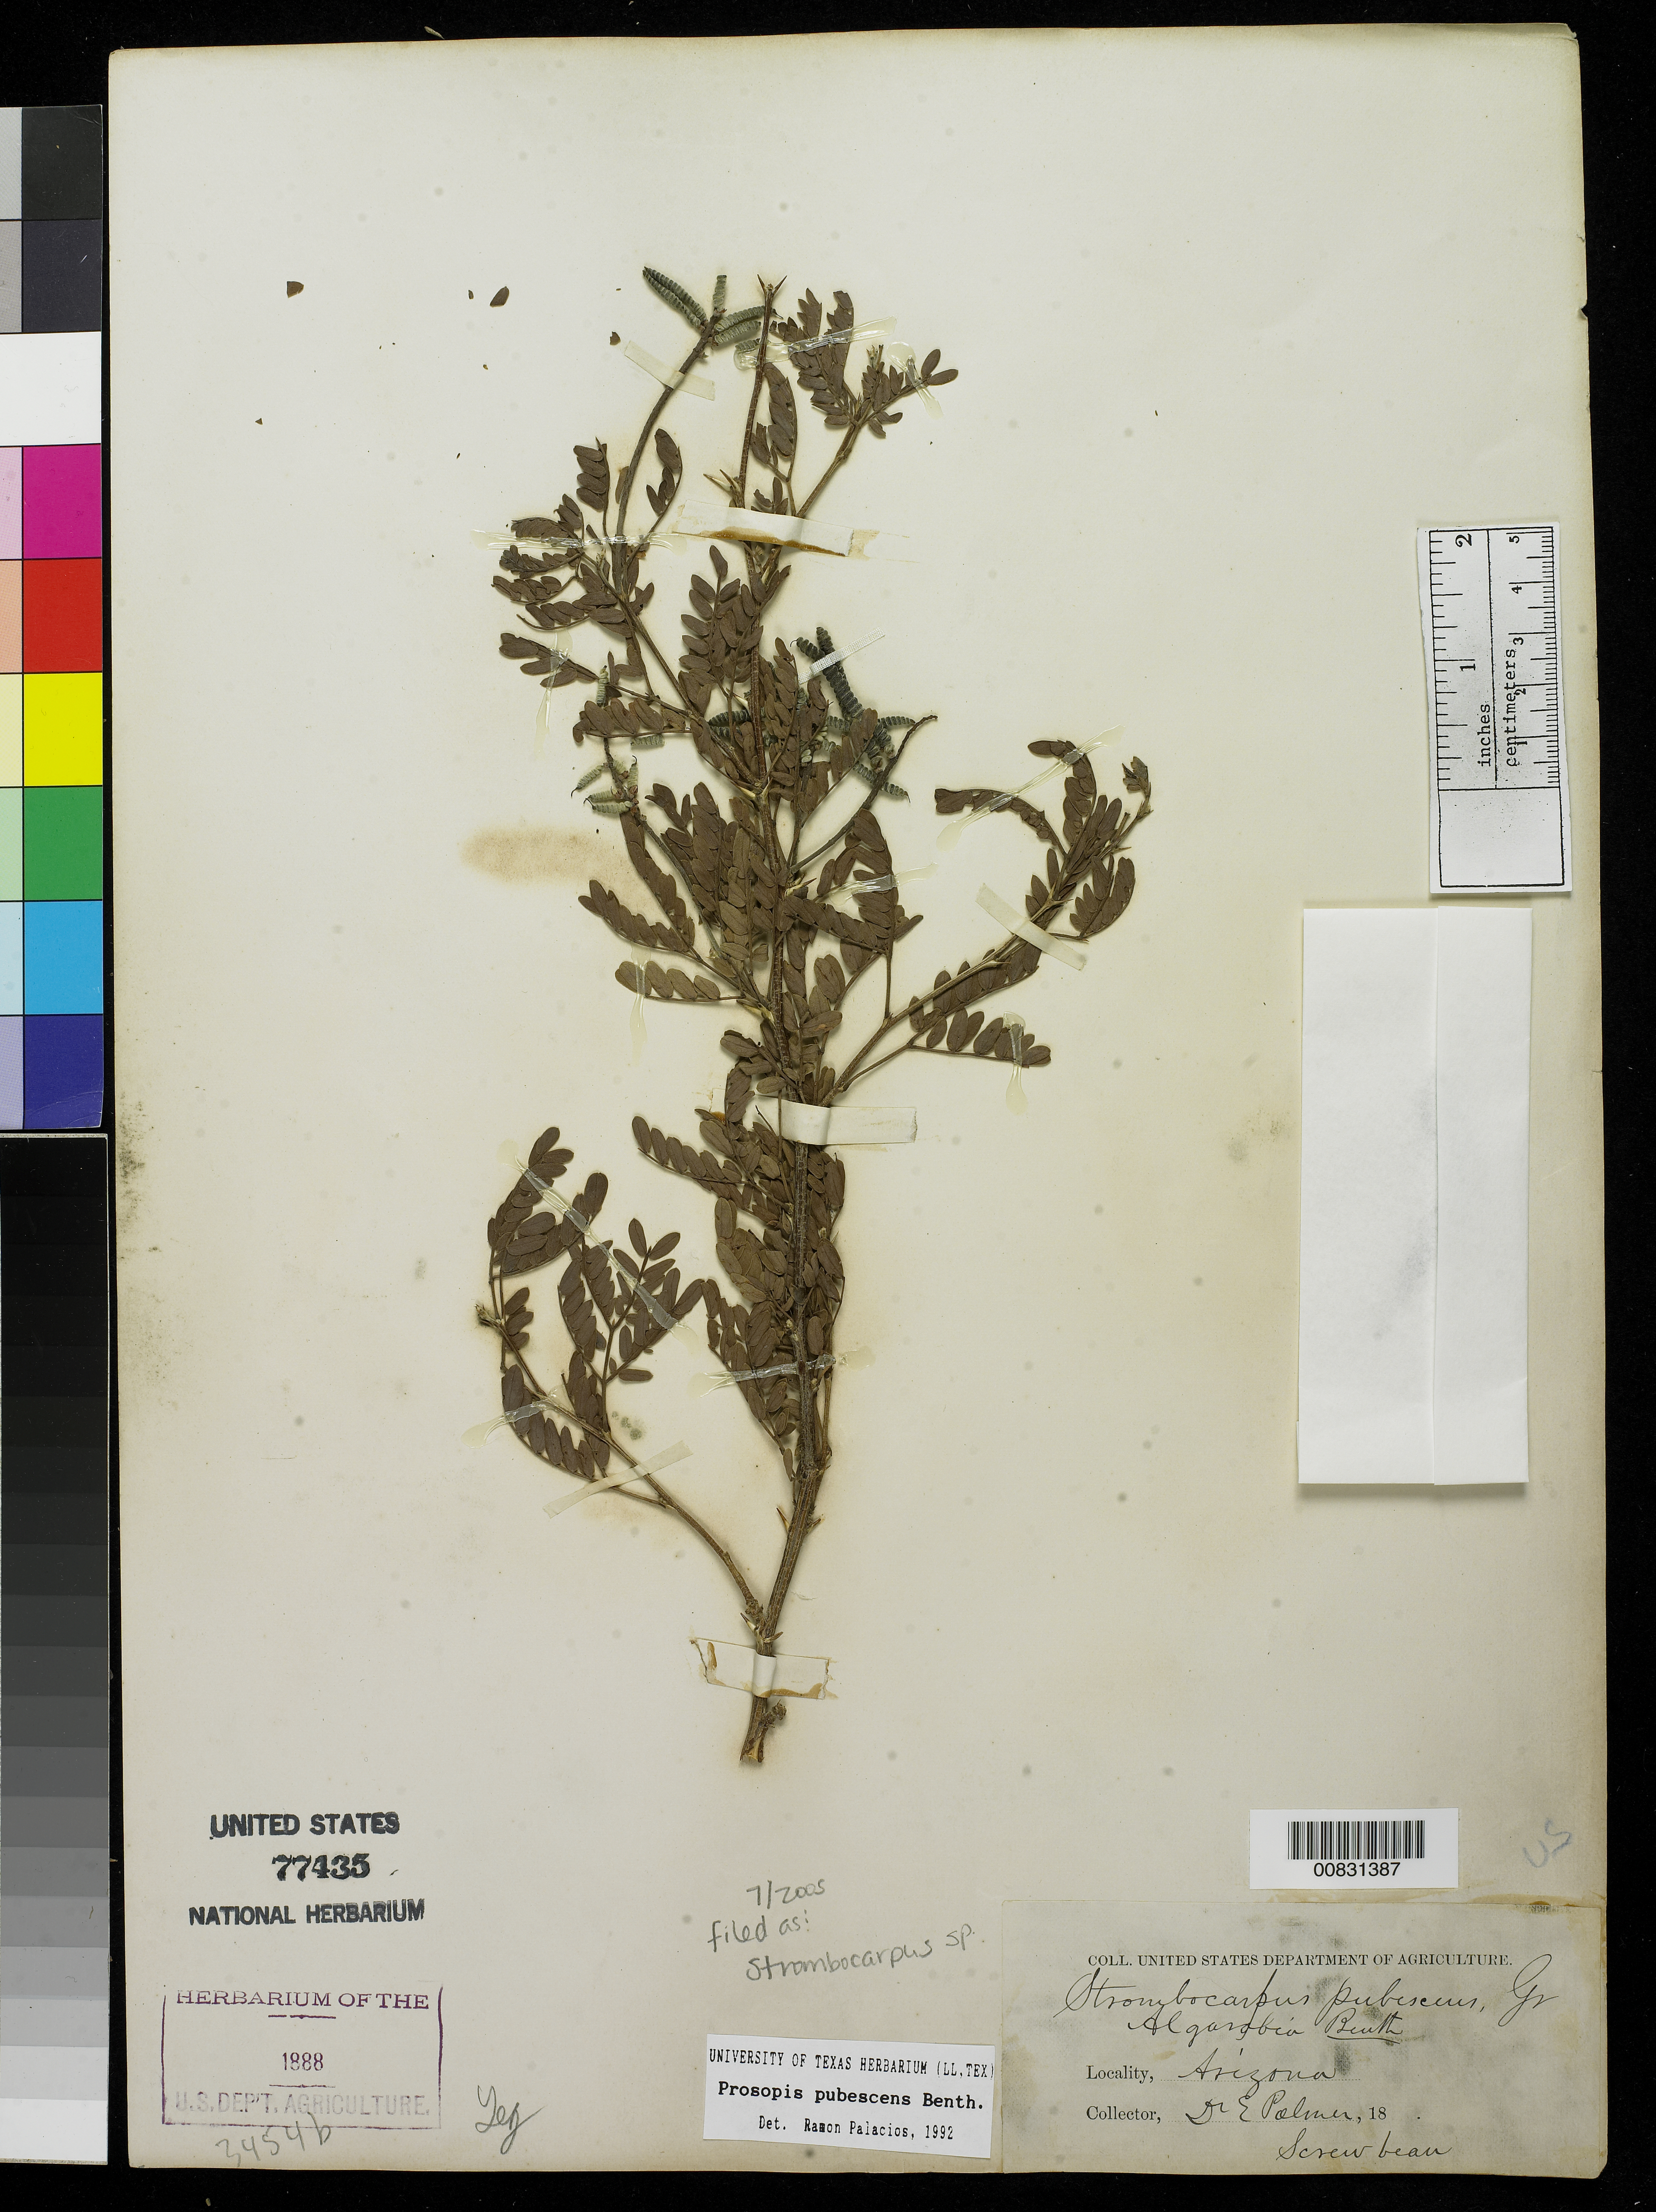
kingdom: Plantae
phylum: Tracheophyta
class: Magnoliopsida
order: Fabales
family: Fabaceae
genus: Strombocarpa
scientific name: Strombocarpa pubescens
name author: (Benth.) A. Gray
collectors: E. Palmer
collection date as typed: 18--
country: United States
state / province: Arizona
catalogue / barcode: US 77435